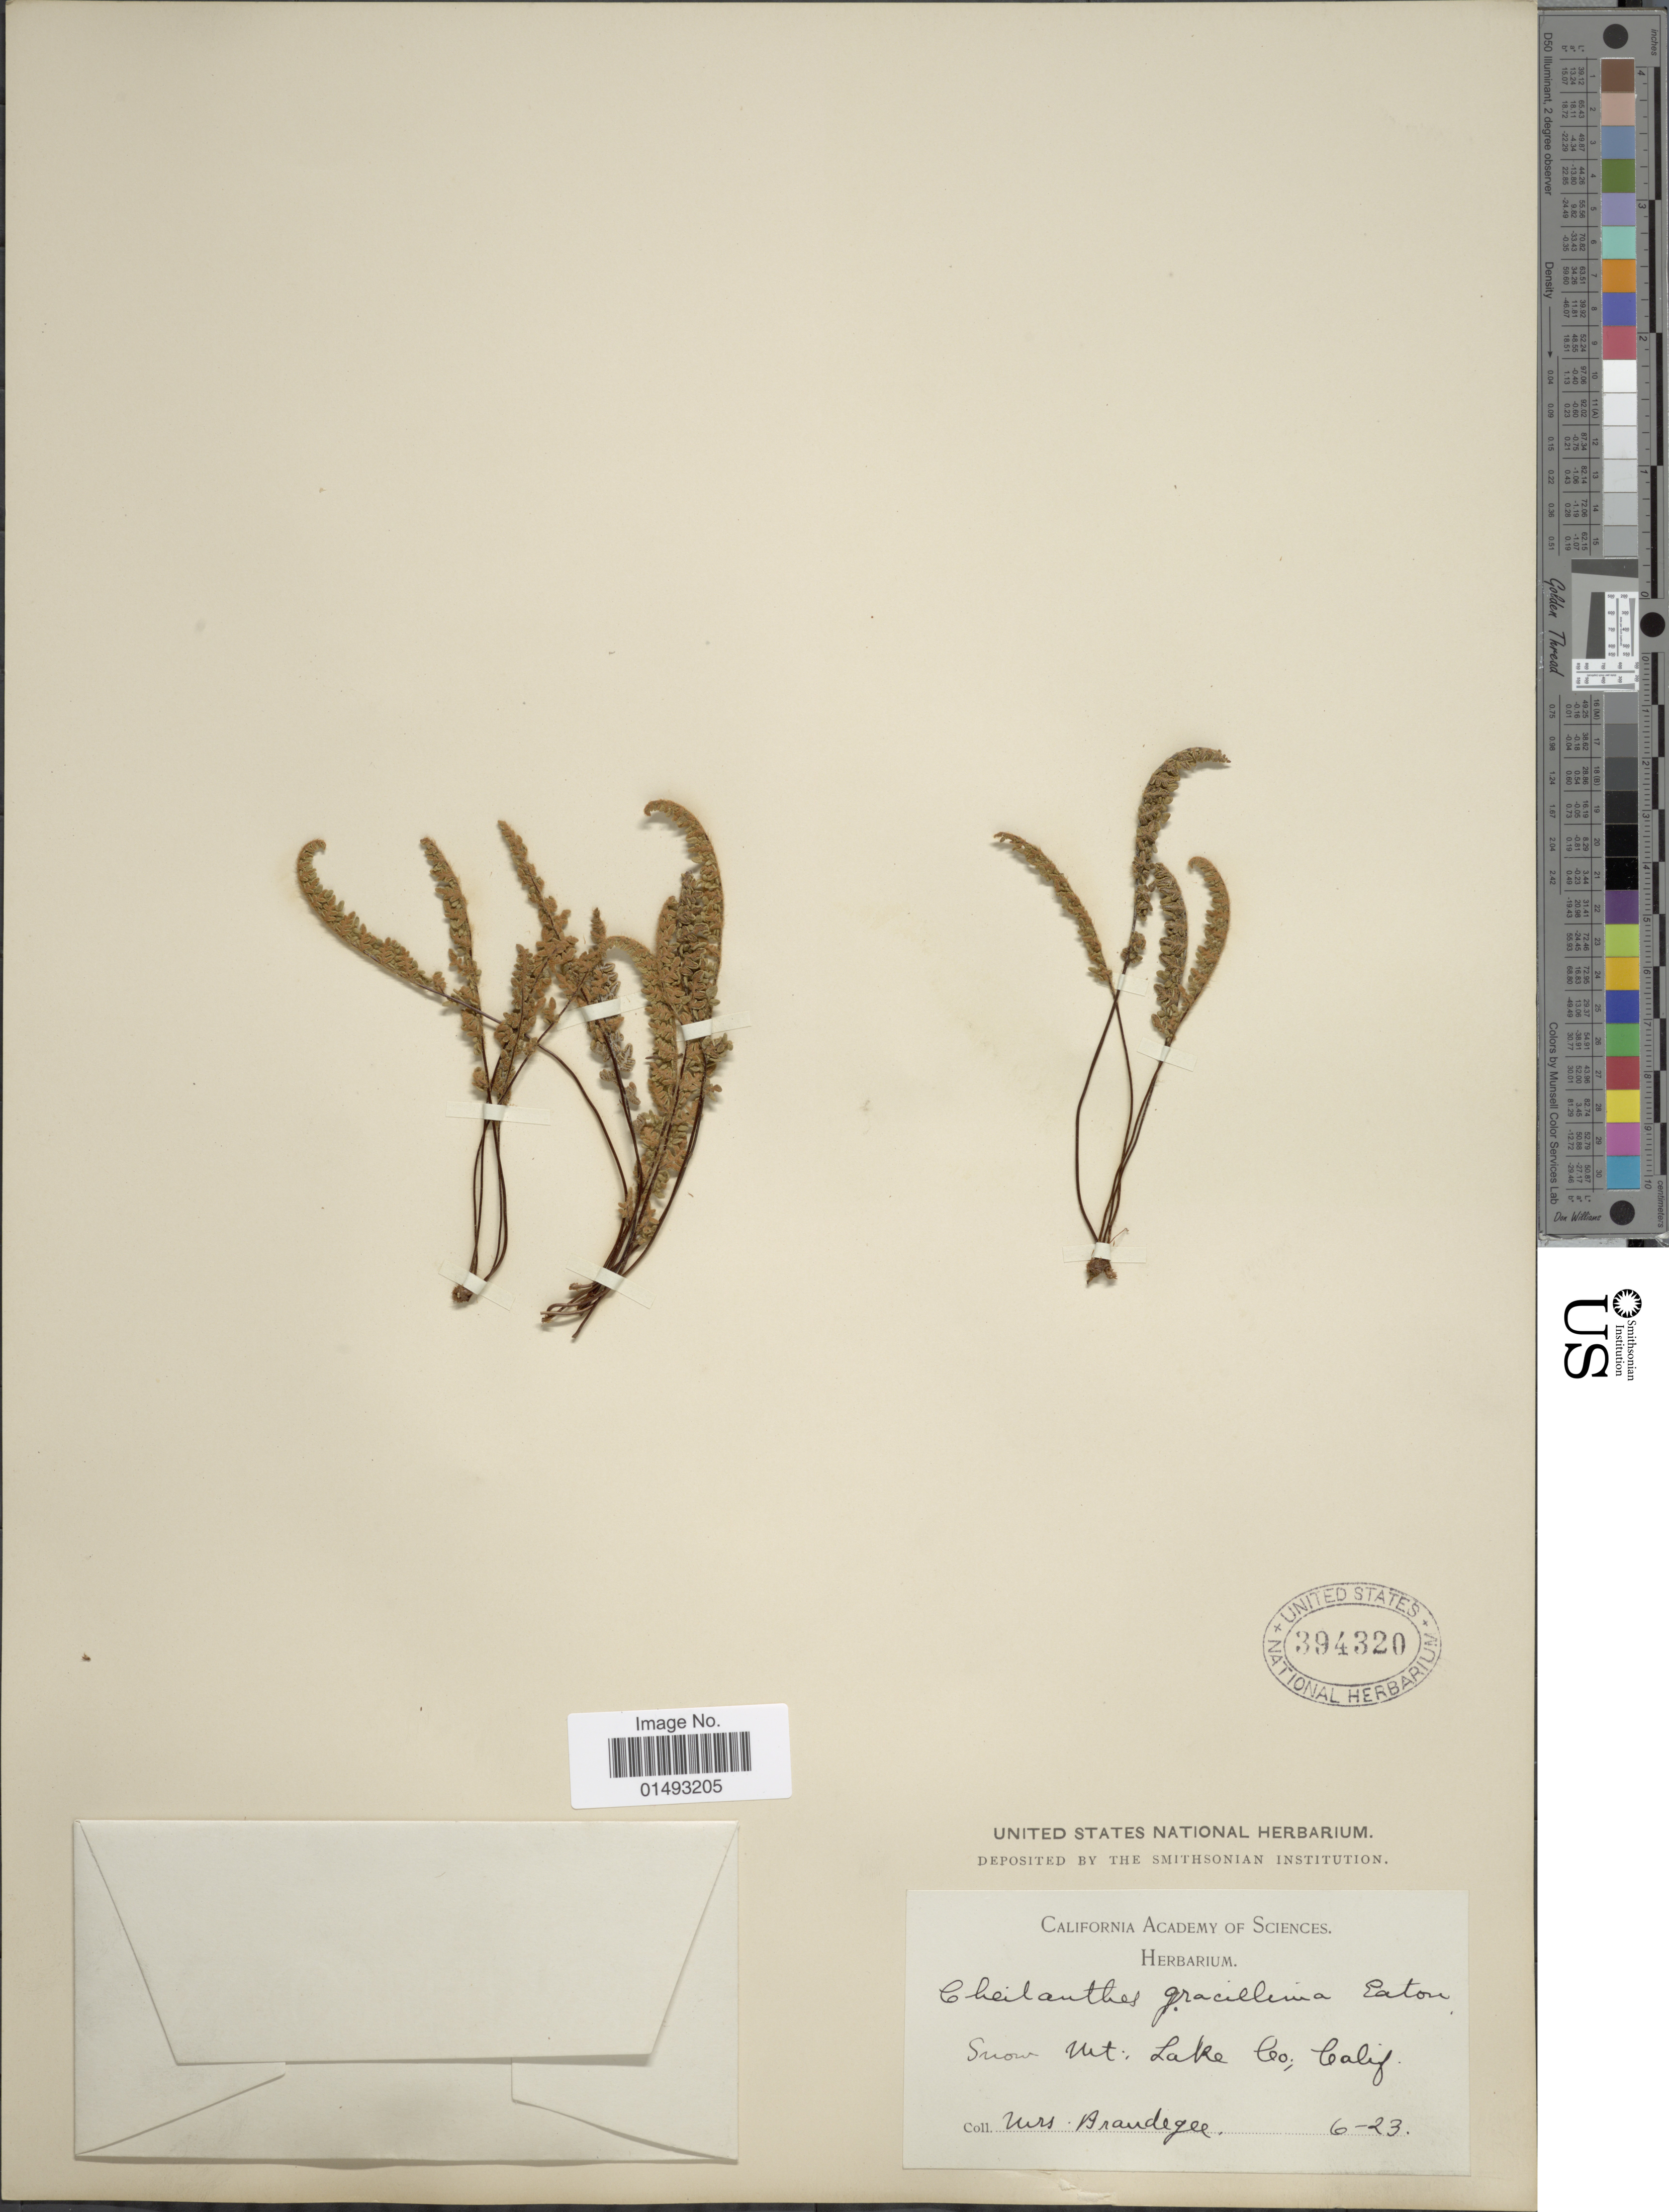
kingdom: Plantae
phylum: Tracheophyta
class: Polypodiopsida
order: Polypodiales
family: Pteridaceae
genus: Myriopteris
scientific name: Myriopteris gracillima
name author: (D.C. Eaton) J. Sm.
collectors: -- Brandegee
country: United States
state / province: California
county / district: Lake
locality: Snow Mt: Lake Co.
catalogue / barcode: US 394320